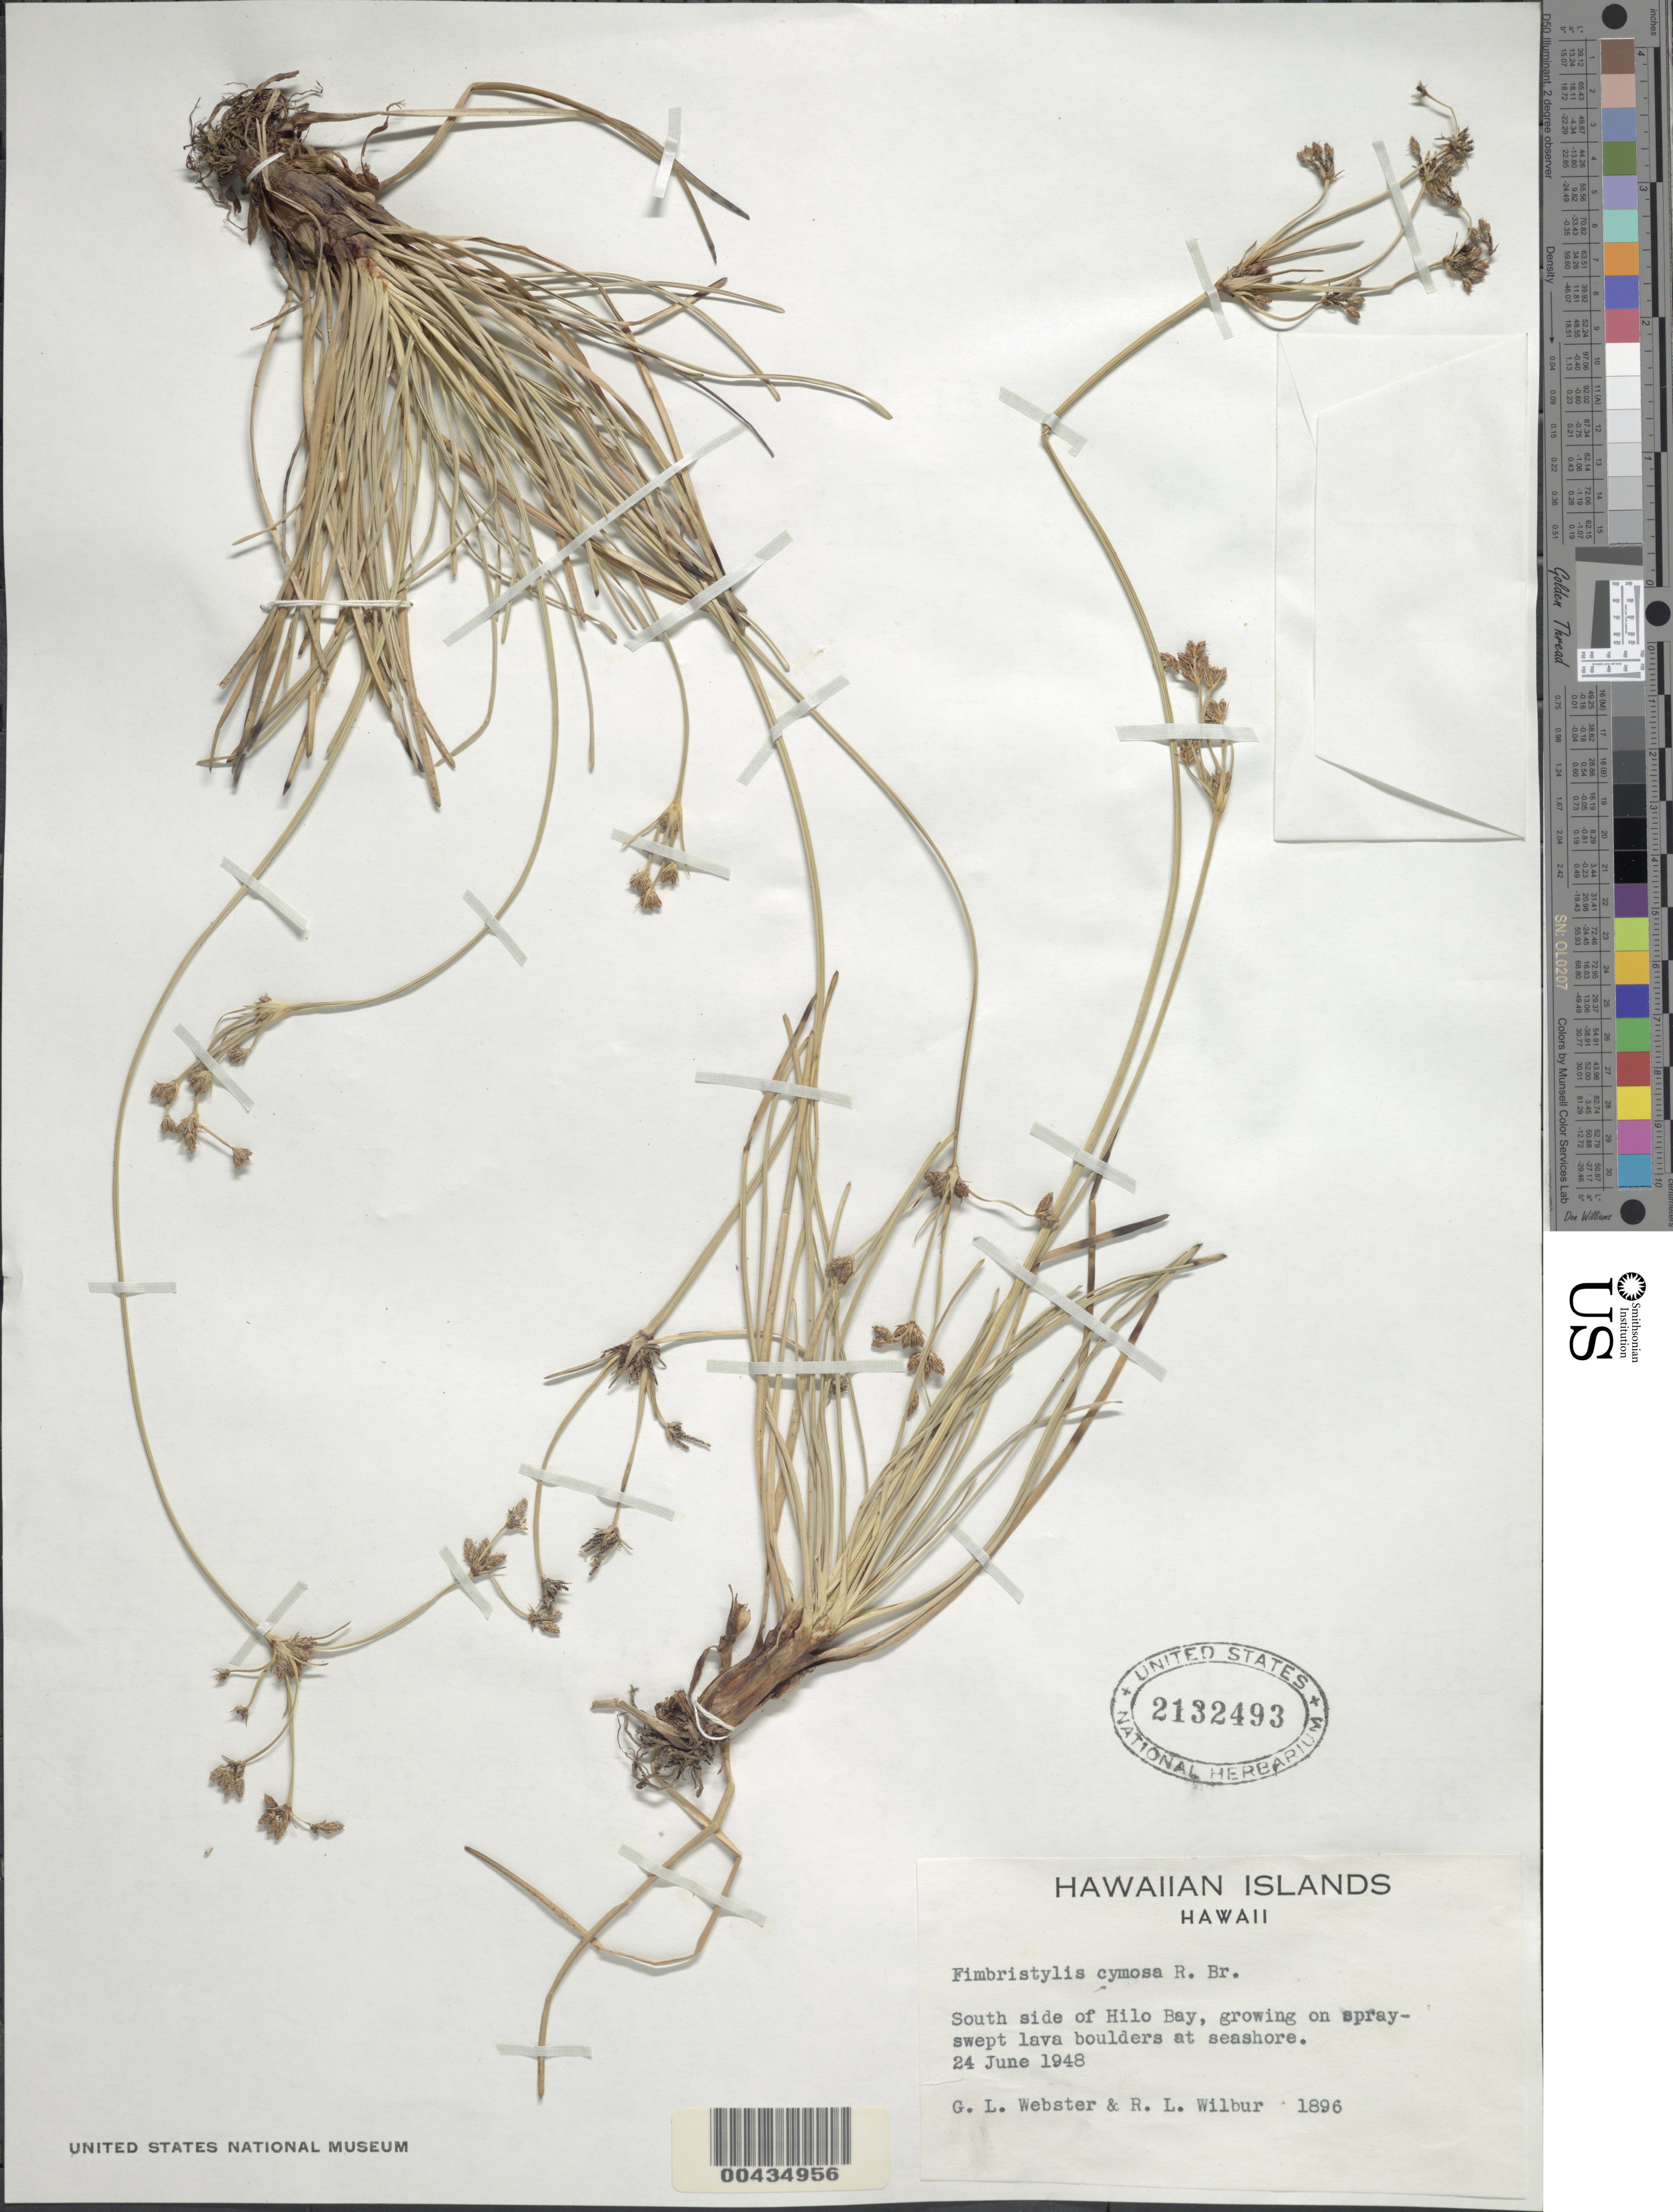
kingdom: Plantae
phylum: Tracheophyta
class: Liliopsida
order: Poales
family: Cyperaceae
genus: Fimbristylis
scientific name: Fimbristylis cymosa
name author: R. Br.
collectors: G. L. Webster & R. L. Wilbur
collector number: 1896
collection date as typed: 24 Jun 1948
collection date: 1948-06-24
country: United States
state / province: Hawaii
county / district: Hawaii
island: Hawaii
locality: South side of Hilo Bay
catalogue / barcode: US 2132493